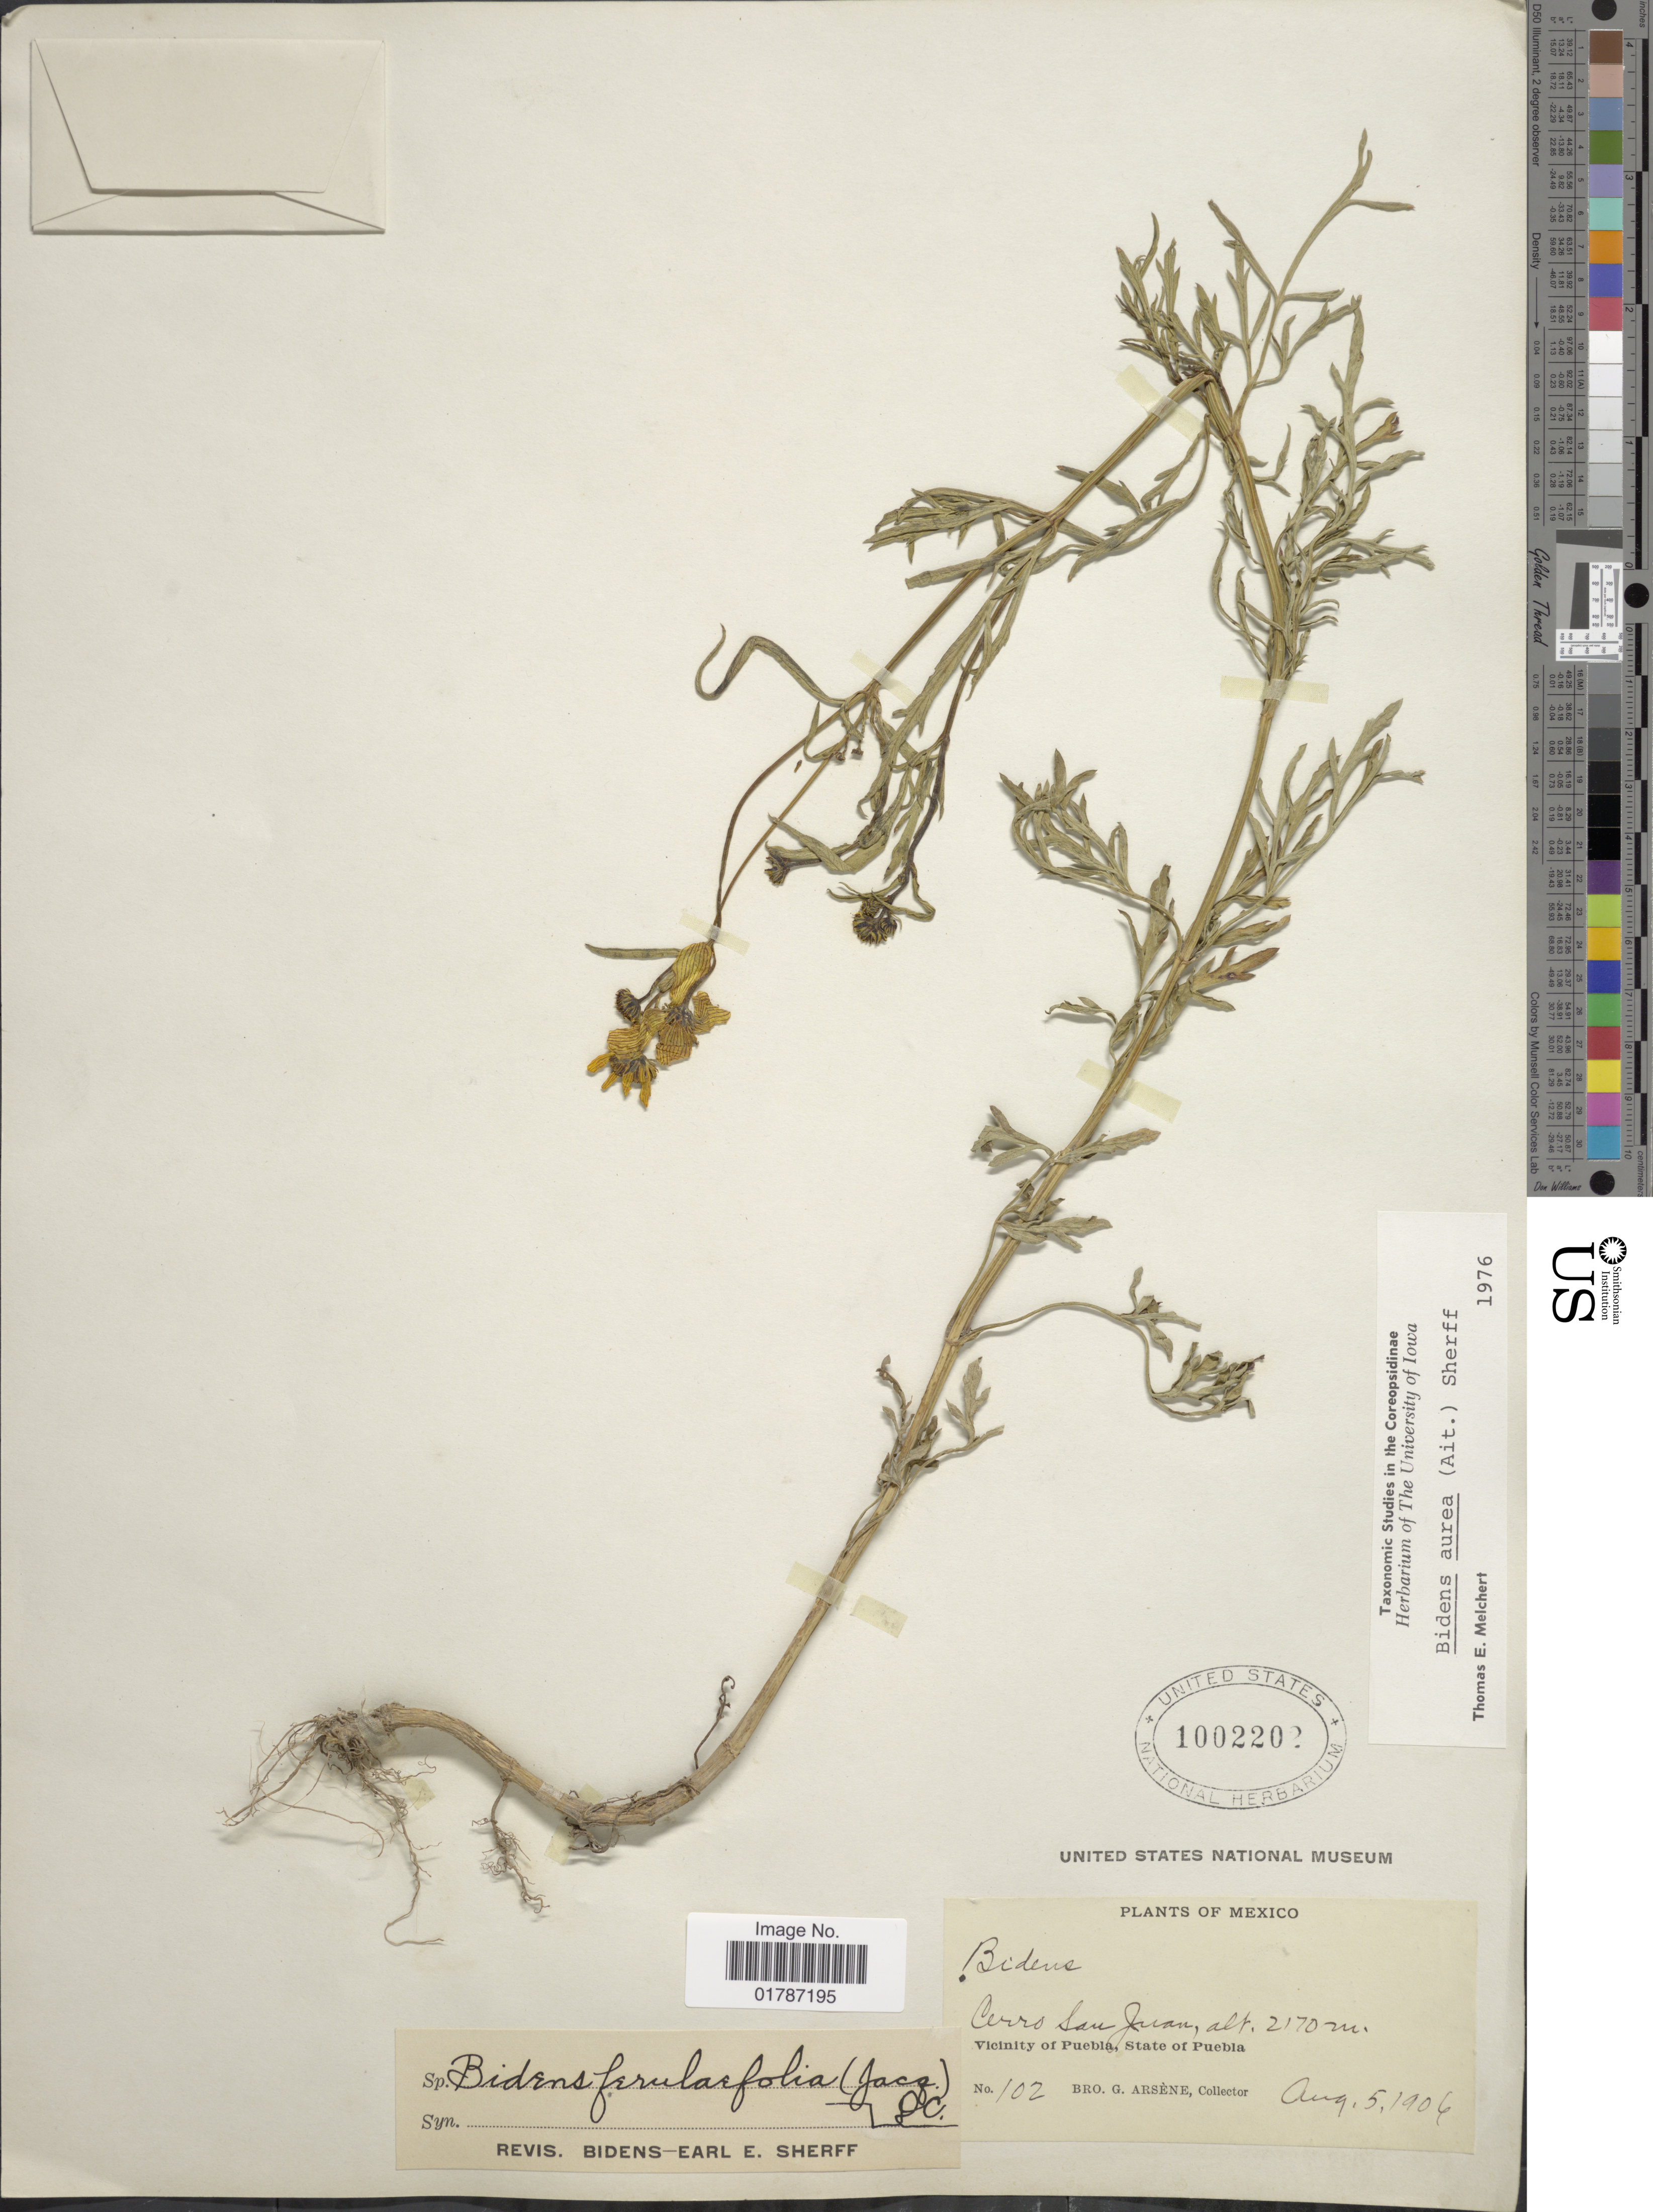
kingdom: Plantae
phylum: Tracheophyta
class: Magnoliopsida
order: Asterales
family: Asteraceae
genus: Bidens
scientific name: Bidens aurea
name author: (Aiton) Sherff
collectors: Bro. G. Arsène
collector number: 102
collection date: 1906-08-05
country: Mexico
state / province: Puebla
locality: Cerro San Juan, Vicinity of Puebla, State of Puebla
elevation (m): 2170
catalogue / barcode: US 1002202